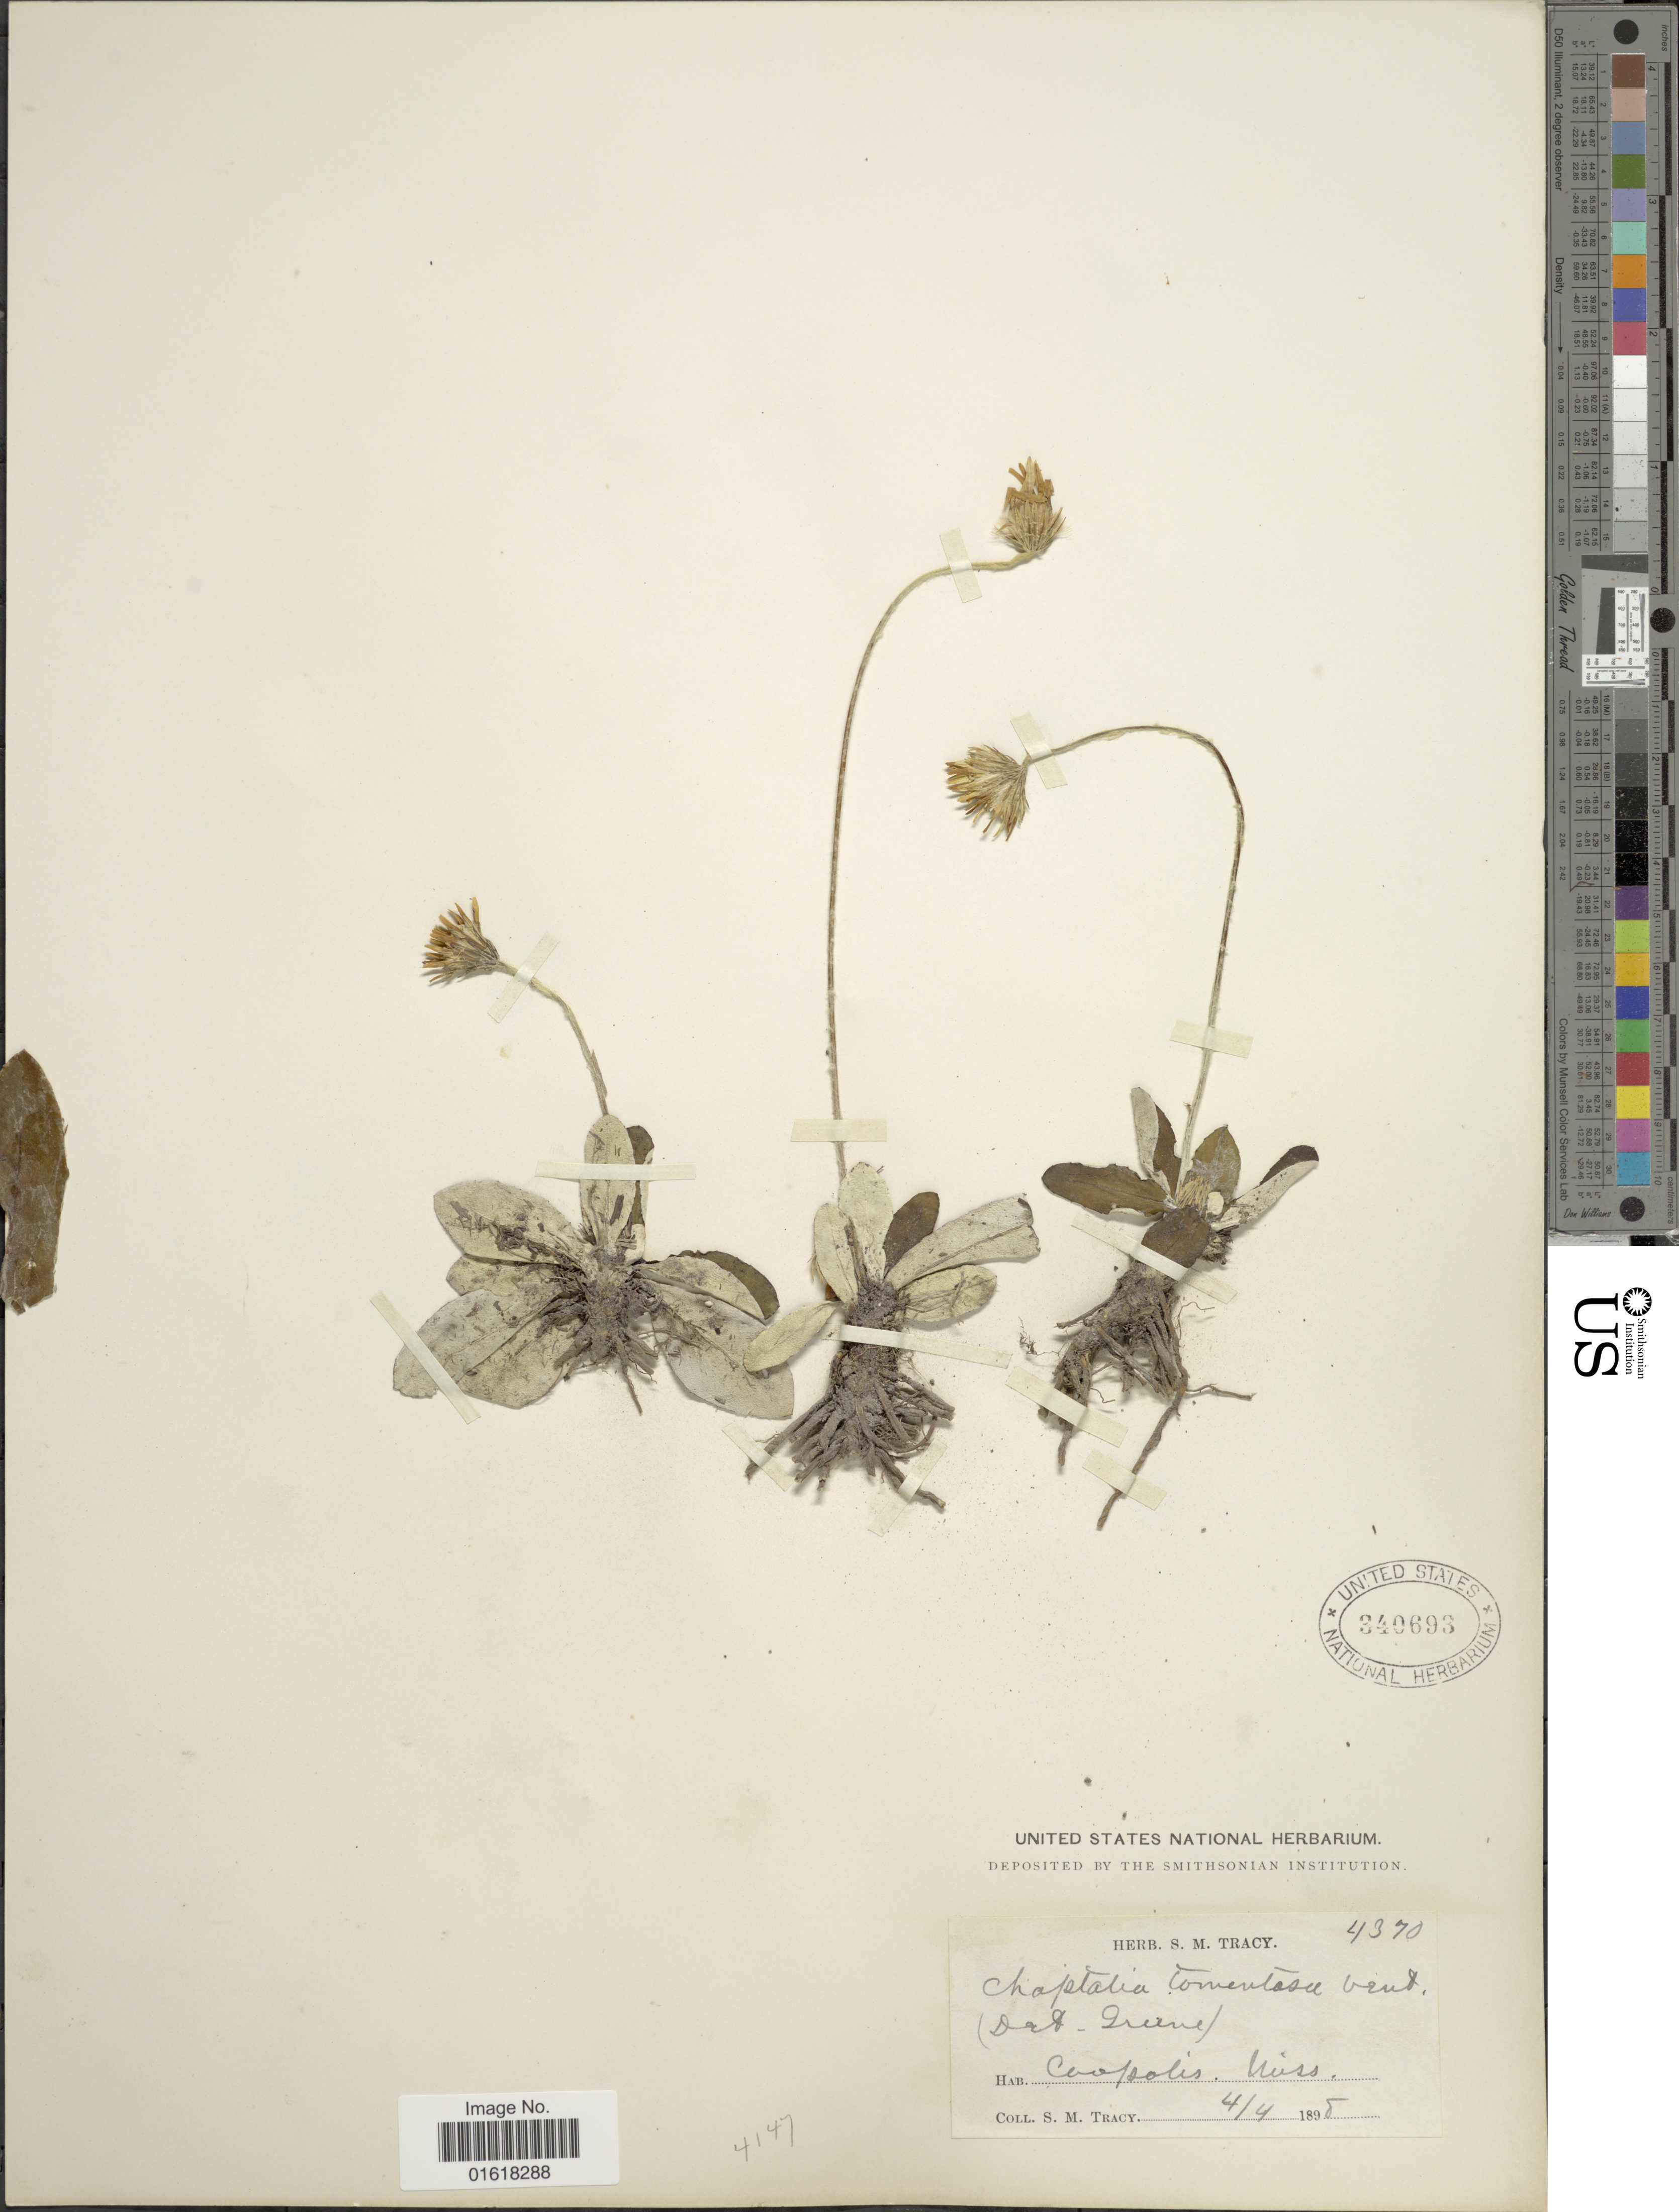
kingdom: Plantae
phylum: Tracheophyta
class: Magnoliopsida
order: Asterales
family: Asteraceae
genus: Chaptalia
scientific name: Chaptalia tomentosa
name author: Vent.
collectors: S. M. Tracy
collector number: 4370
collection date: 1898-04-04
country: United States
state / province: Mississippi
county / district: Harrison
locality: Coopolis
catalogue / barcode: US 340693